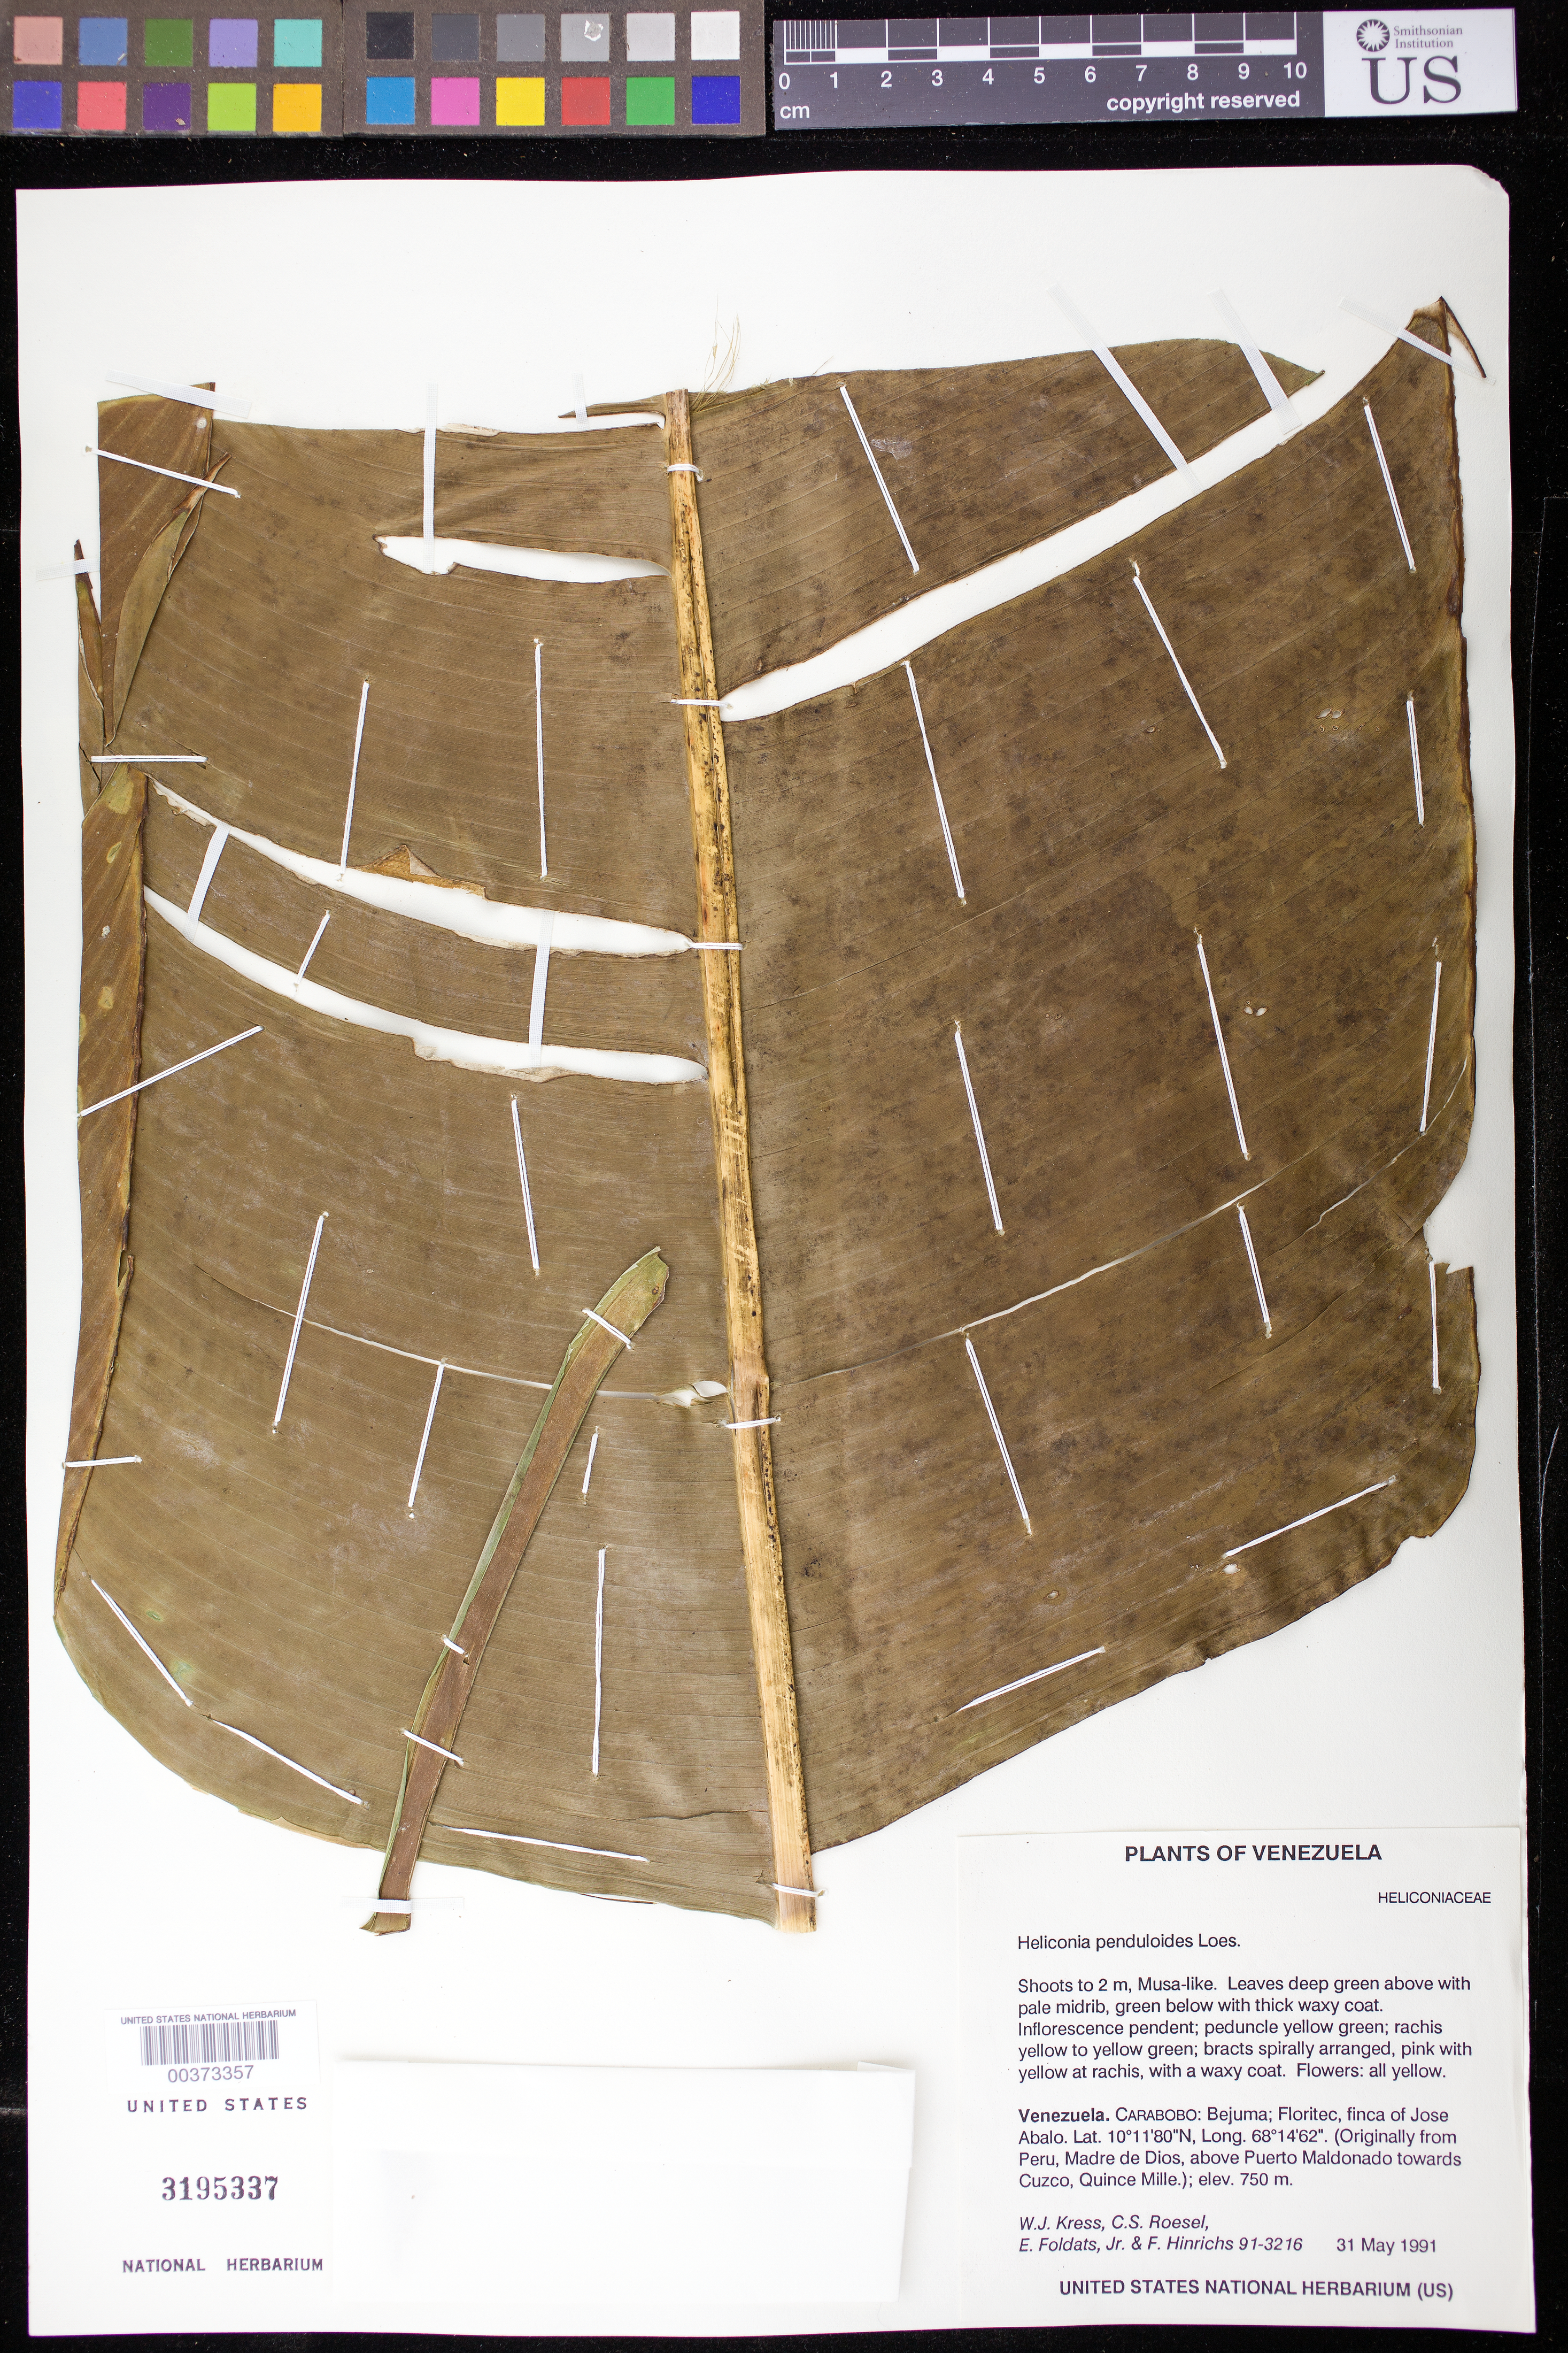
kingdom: Plantae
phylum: Tracheophyta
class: Liliopsida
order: Zingiberales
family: Heliconiaceae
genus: Heliconia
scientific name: Heliconia penduloides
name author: Loes.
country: Peru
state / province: Madre de Dios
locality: Above puerto maldonado towards cuzco, quince mille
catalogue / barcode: US 3195337